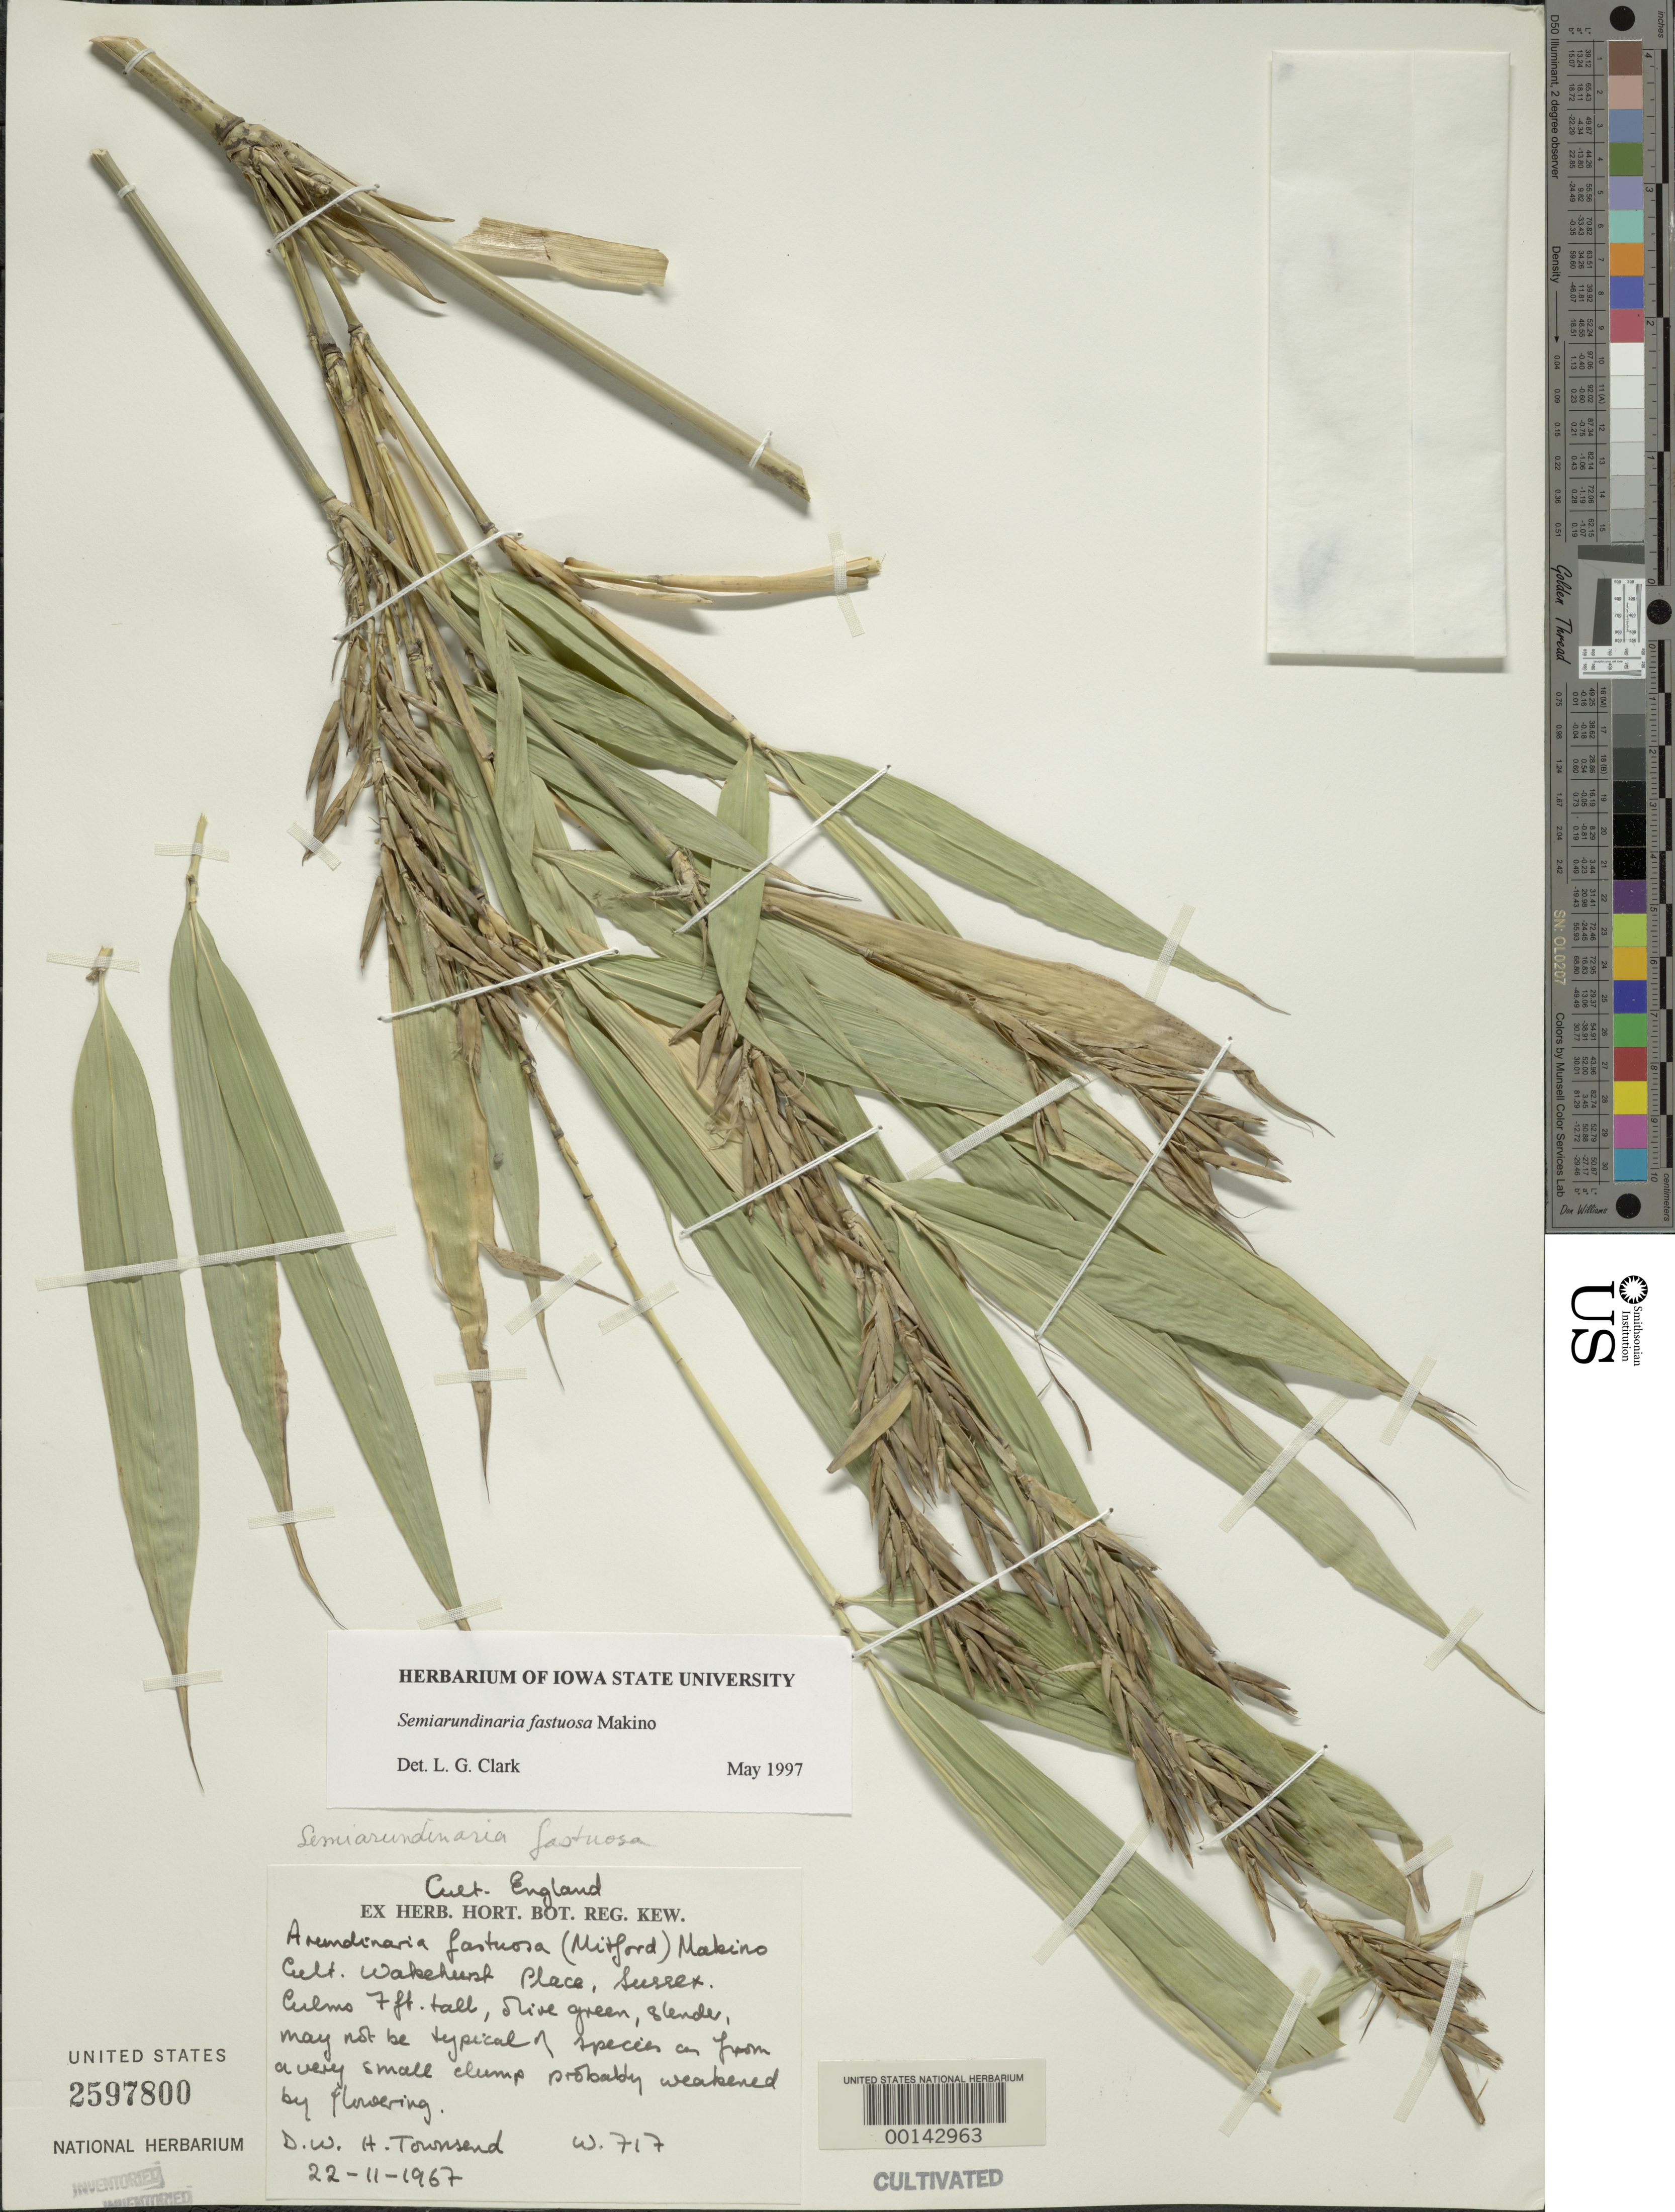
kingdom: Plantae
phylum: Tracheophyta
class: Liliopsida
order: Poales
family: Poaceae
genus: Semiarundinaria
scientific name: Semiarundinaria fastuosa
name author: Makino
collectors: D. W. H. Townsend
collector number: W 717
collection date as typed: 22 Nov 1967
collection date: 1967-11-22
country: United States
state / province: Georgia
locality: Sussex, wakefield place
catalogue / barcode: US 2597800